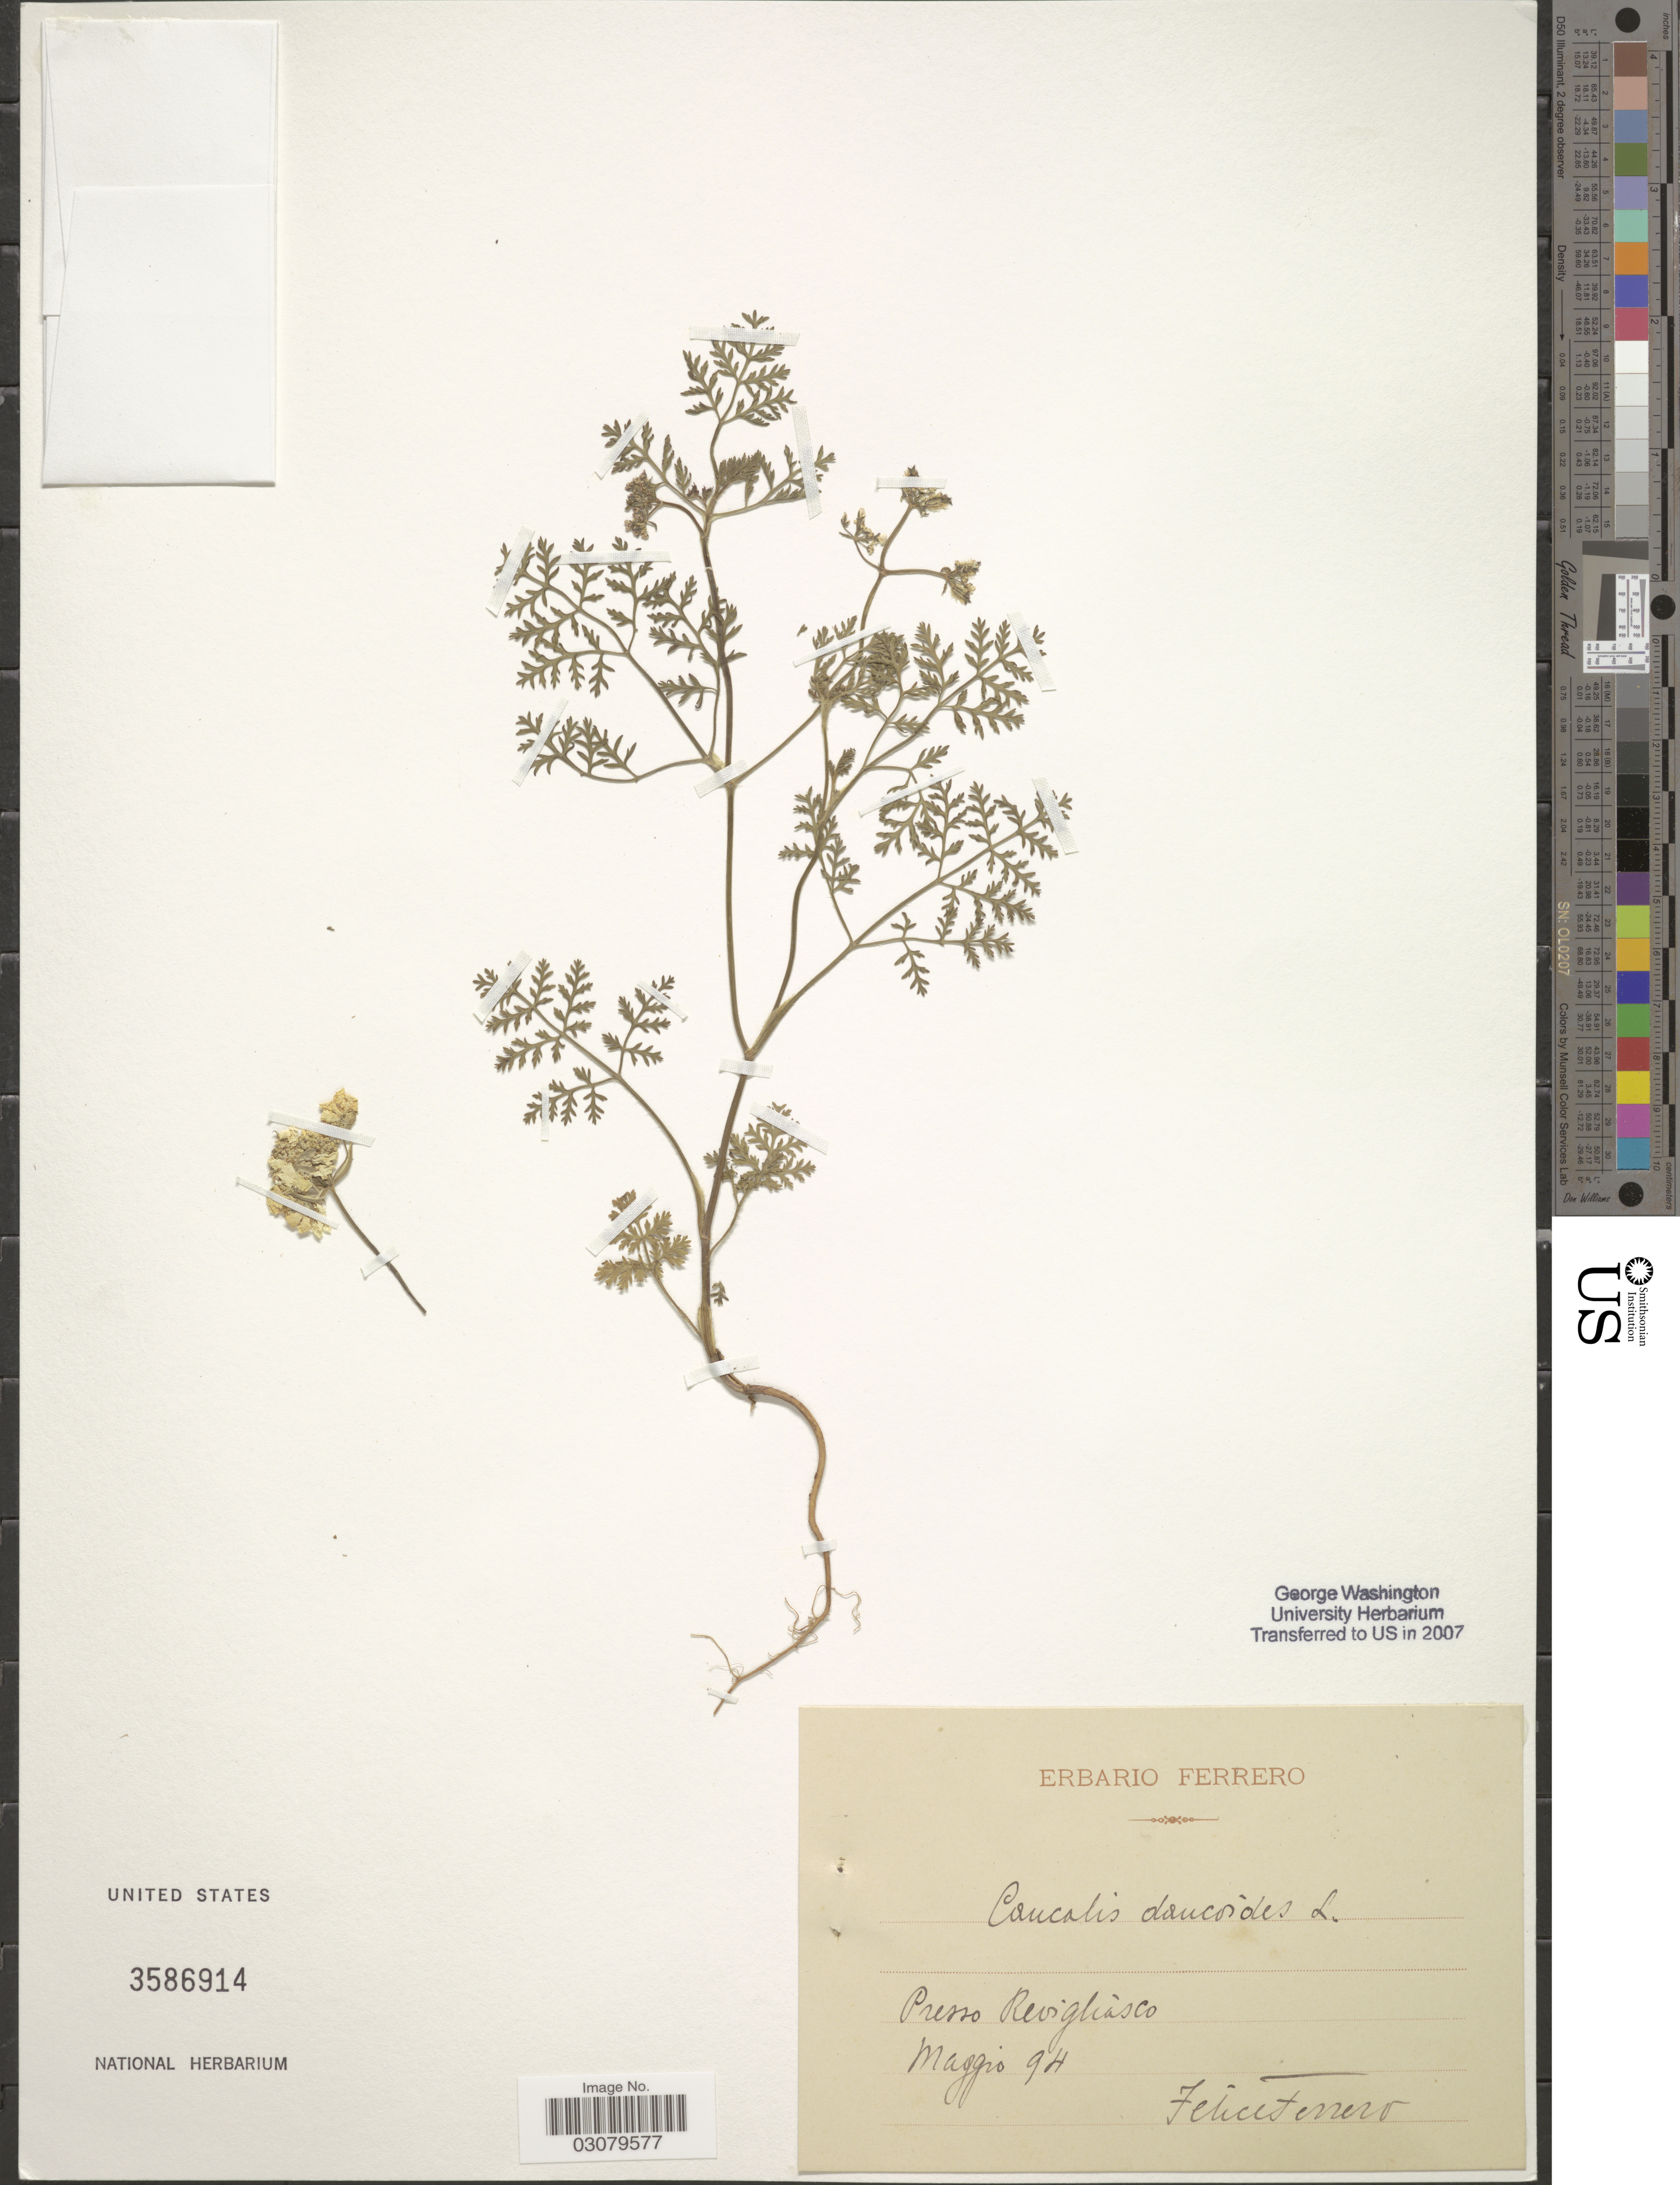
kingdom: Plantae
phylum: Tracheophyta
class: Magnoliopsida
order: Apiales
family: Apiaceae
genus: Caucalis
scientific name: Caucalis daucoides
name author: L.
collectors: F. Ferrero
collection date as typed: Transcribed d/m/y: /6/84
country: Italy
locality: Presso Revigliasco.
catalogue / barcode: US 3586914